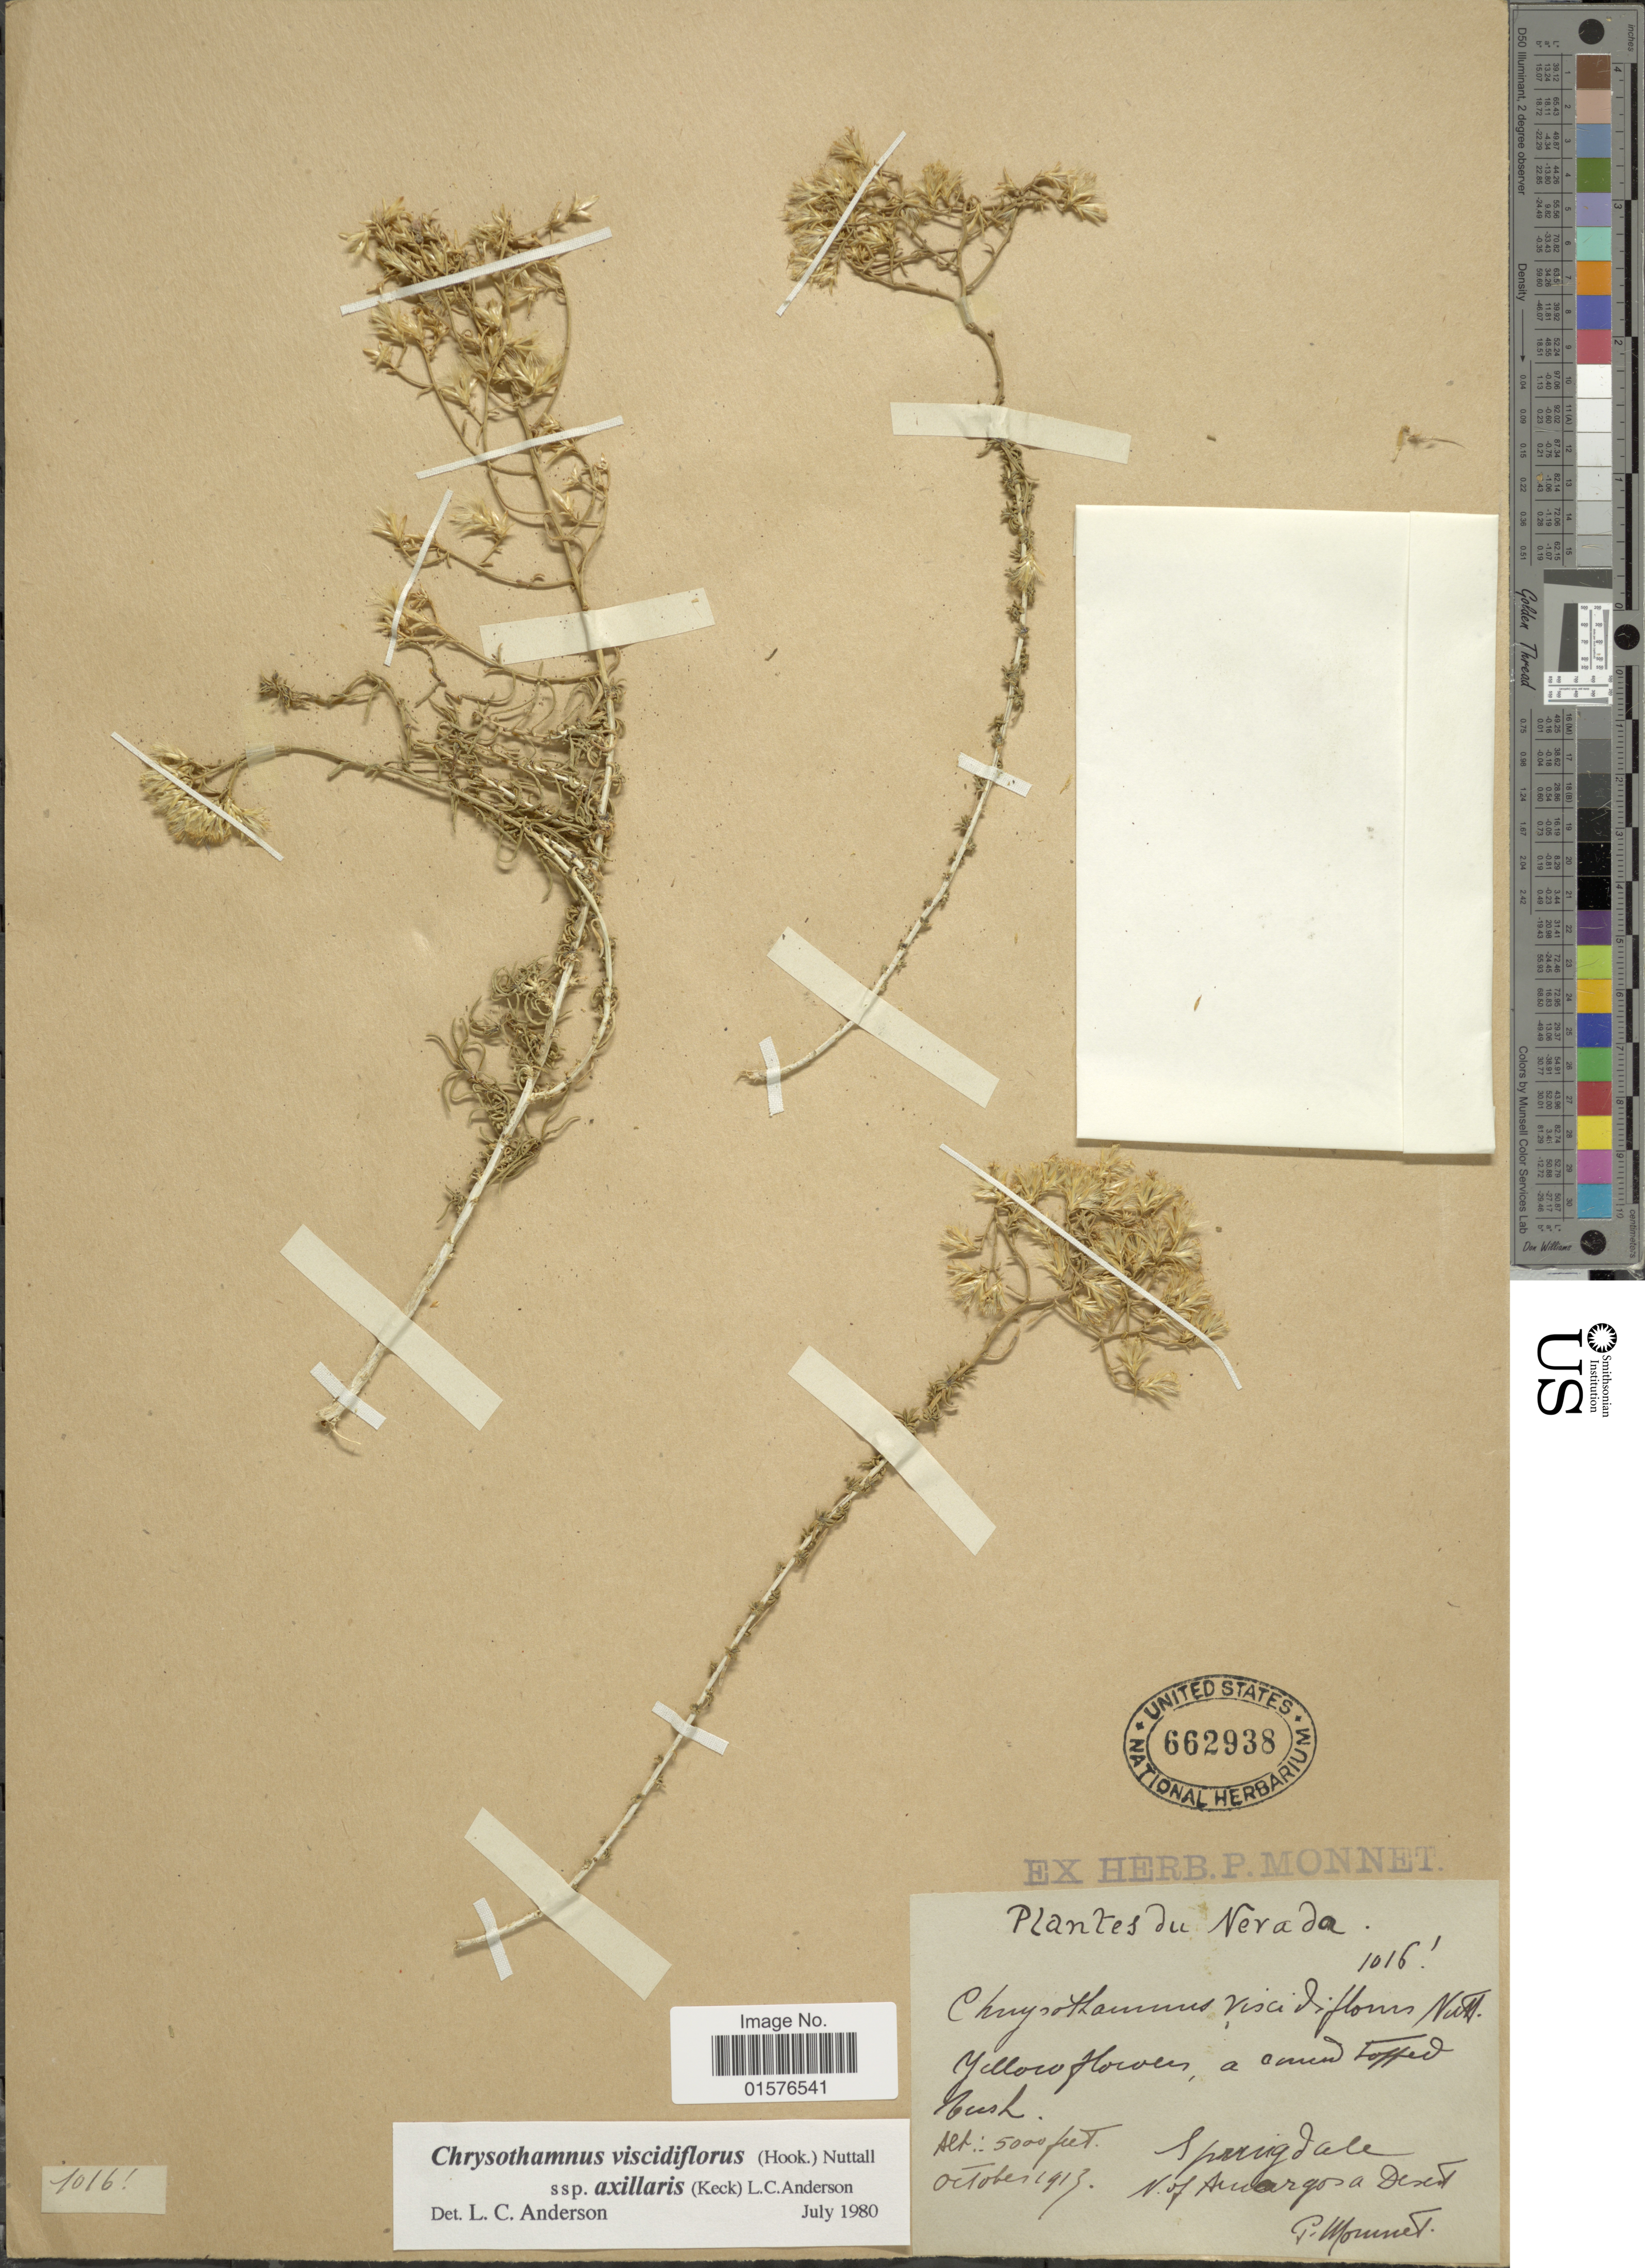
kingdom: Plantae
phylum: Tracheophyta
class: Magnoliopsida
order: Asterales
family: Asteraceae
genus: Chrysothamnus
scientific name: Chrysothamnus viscidiflorus subsp. axillaris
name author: (D.D. Keck) L.C. Anderson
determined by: Urbatsch, Lowell E., Curator (LSU), Louisiana State University (UNITED STATES)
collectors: J. Mousset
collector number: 1016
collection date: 1915-10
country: United States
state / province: Nevada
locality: Springdale, N. of Amargosa Desert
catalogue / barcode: US 662938